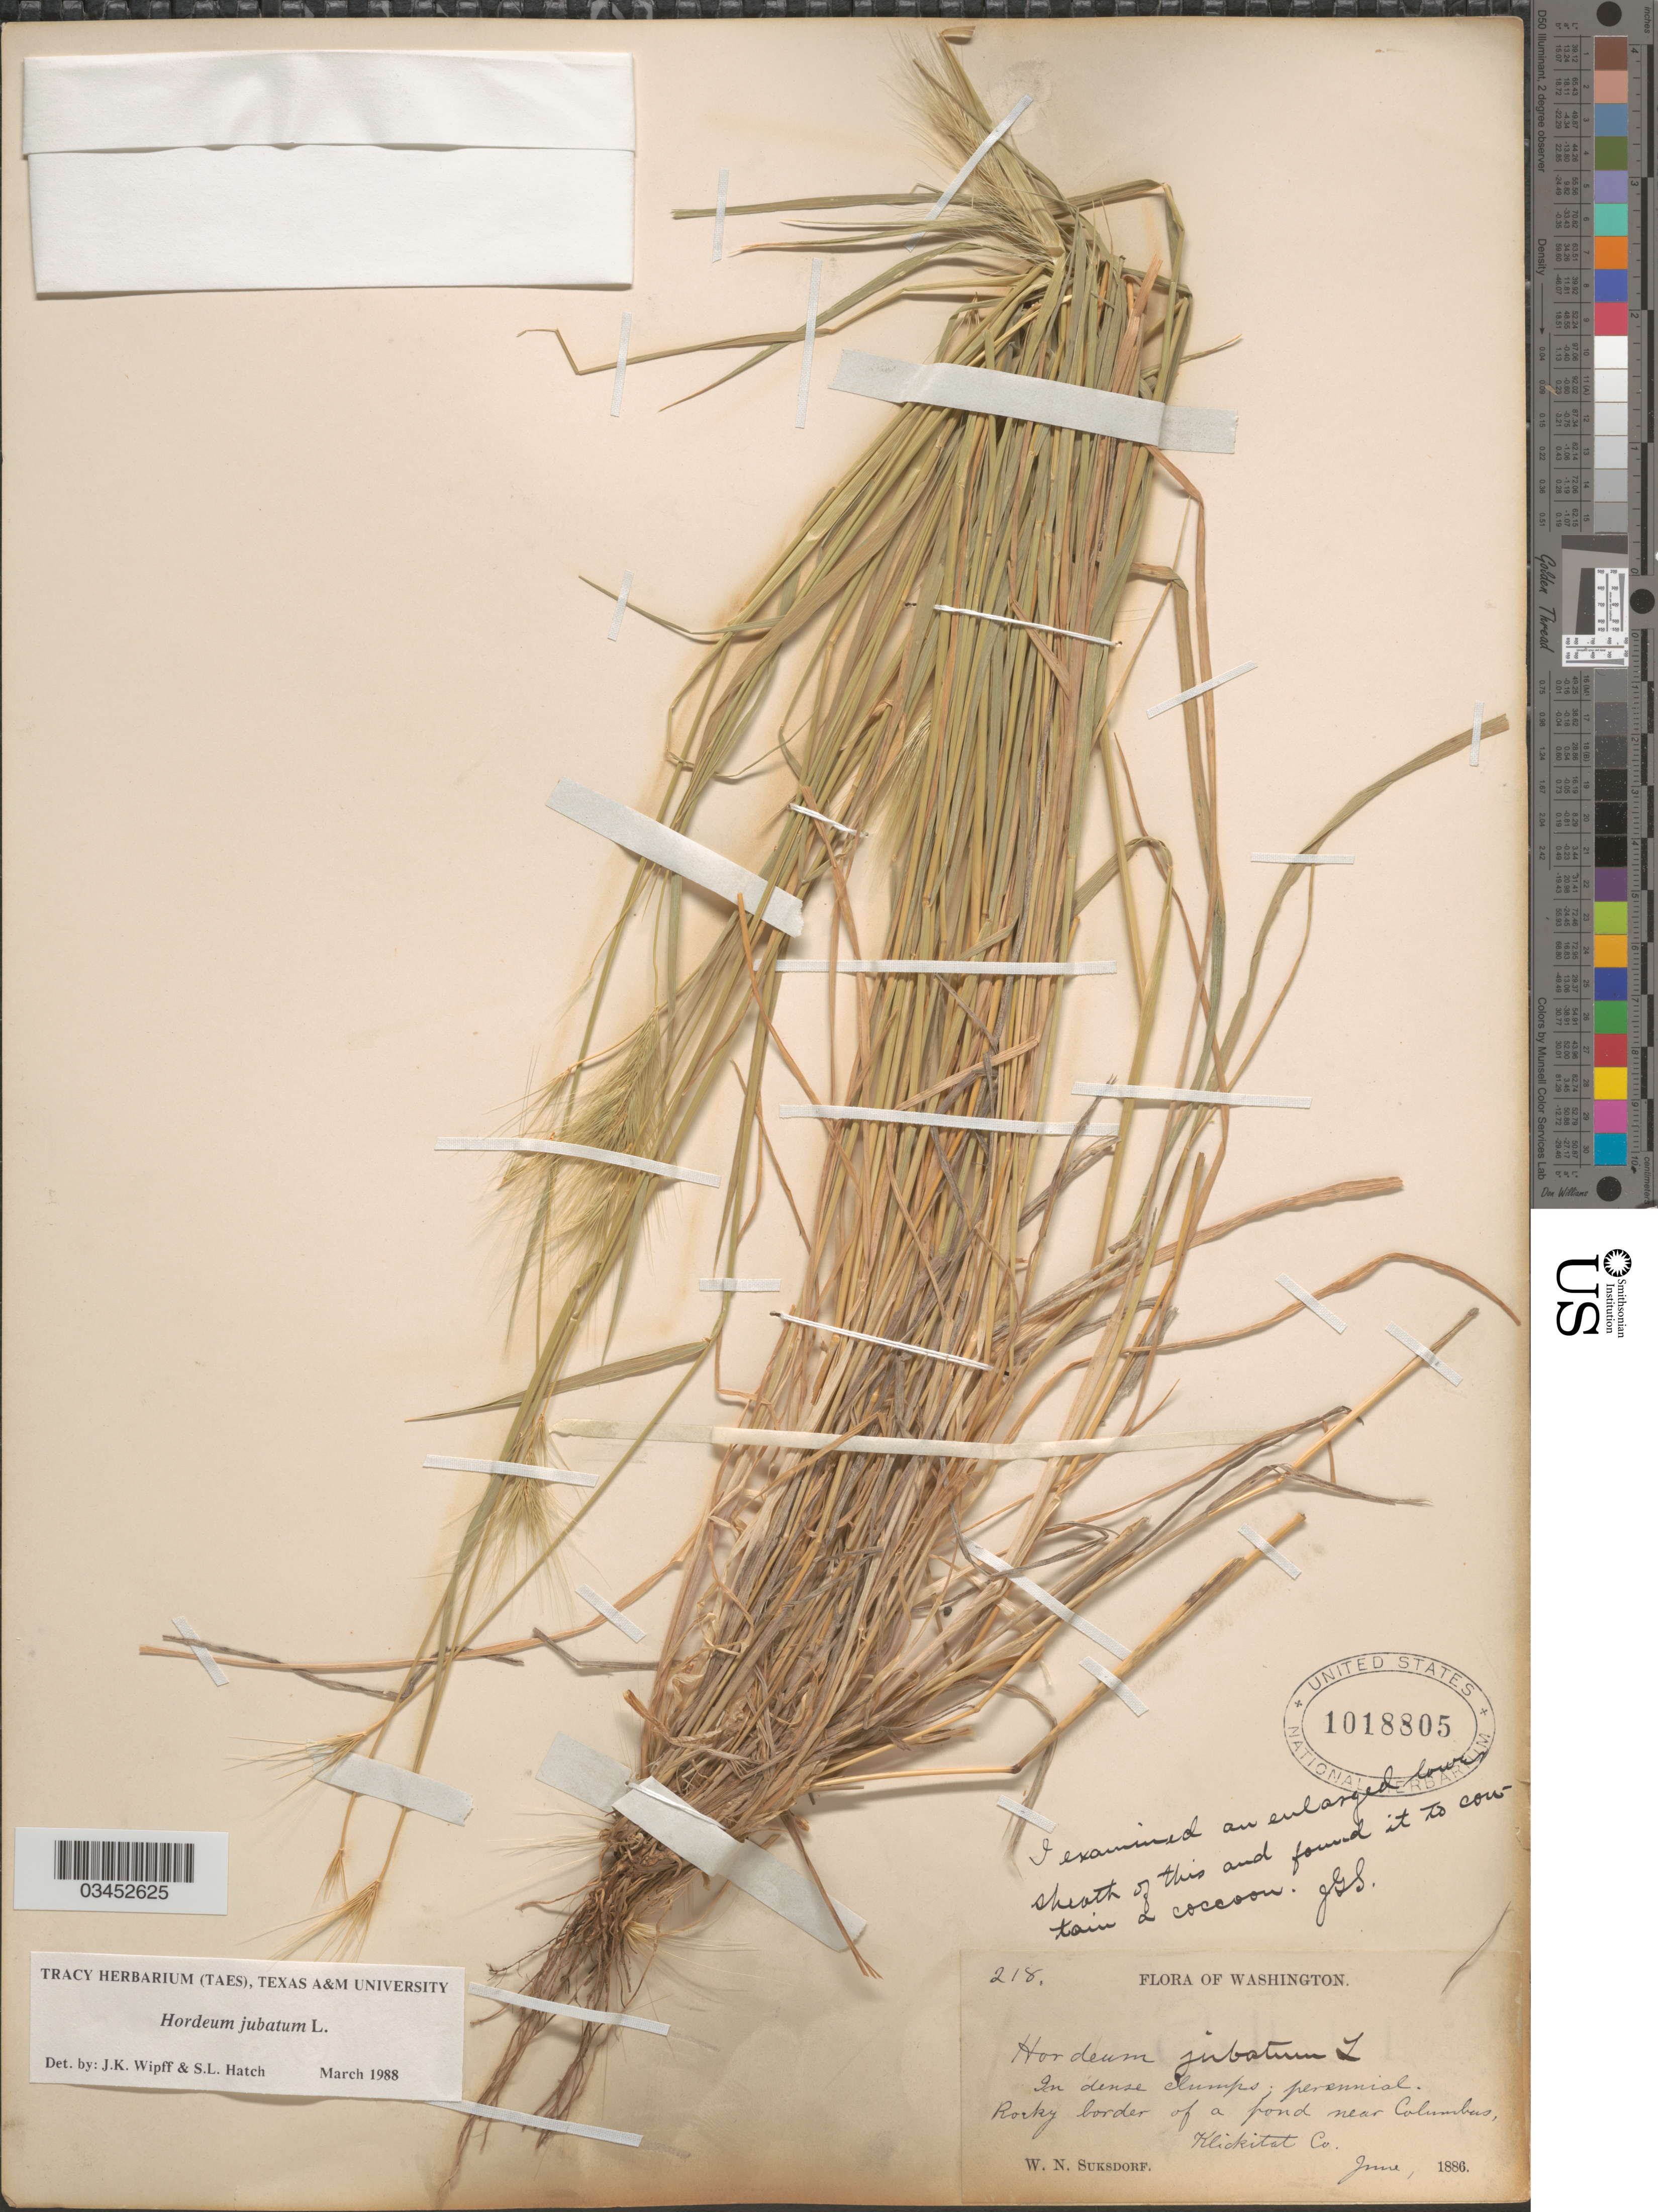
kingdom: Plantae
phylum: Tracheophyta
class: Liliopsida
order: Poales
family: Poaceae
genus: Hordeum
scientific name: Hordeum jubatum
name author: L.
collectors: W. N. Suksdorf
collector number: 218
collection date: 1886-06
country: United States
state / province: Washington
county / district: Klickitat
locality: In dense clumps; perennial. Rocky border of a pond near Columbus, Klickitat Co.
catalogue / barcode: US 1018805